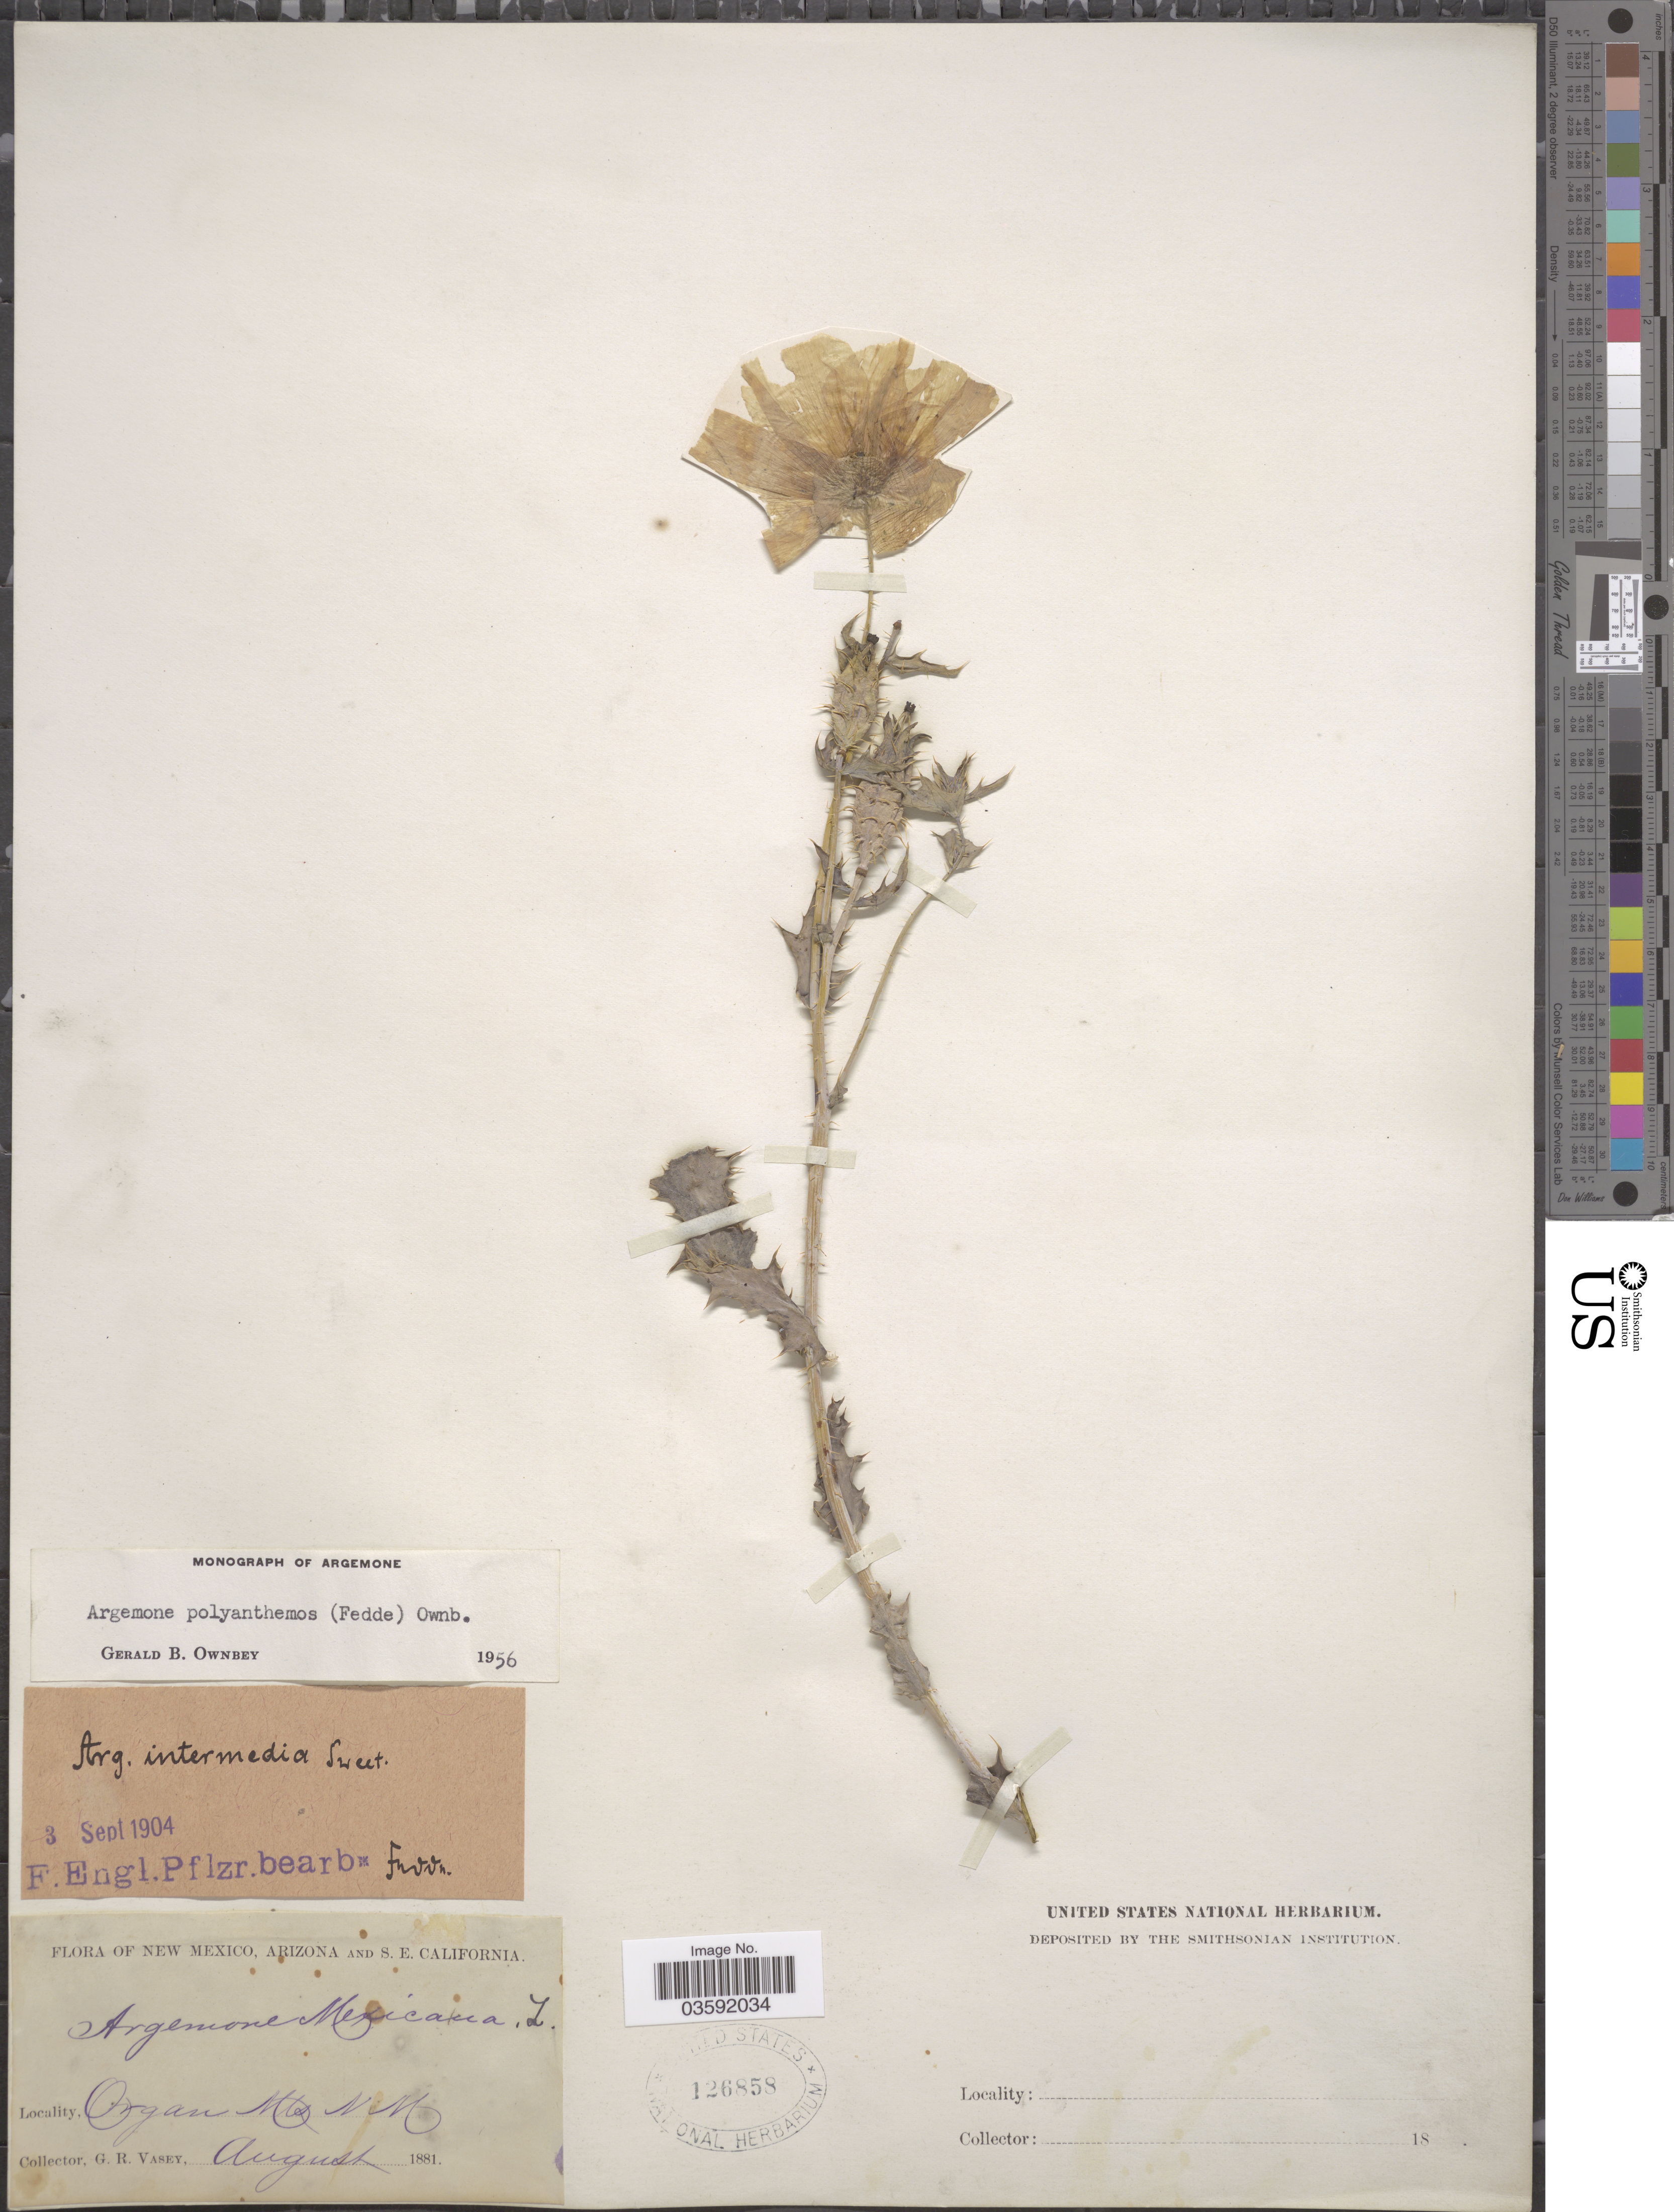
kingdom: Plantae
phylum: Tracheophyta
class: Magnoliopsida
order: Ranunculales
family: Papaveraceae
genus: Argemone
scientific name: Argemone polyanthemos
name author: (Fedde) G.B. Ownbey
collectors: G. R. Vasey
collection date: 1881-08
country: United States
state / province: New Mexico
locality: Organ Mts.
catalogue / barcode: US 126858